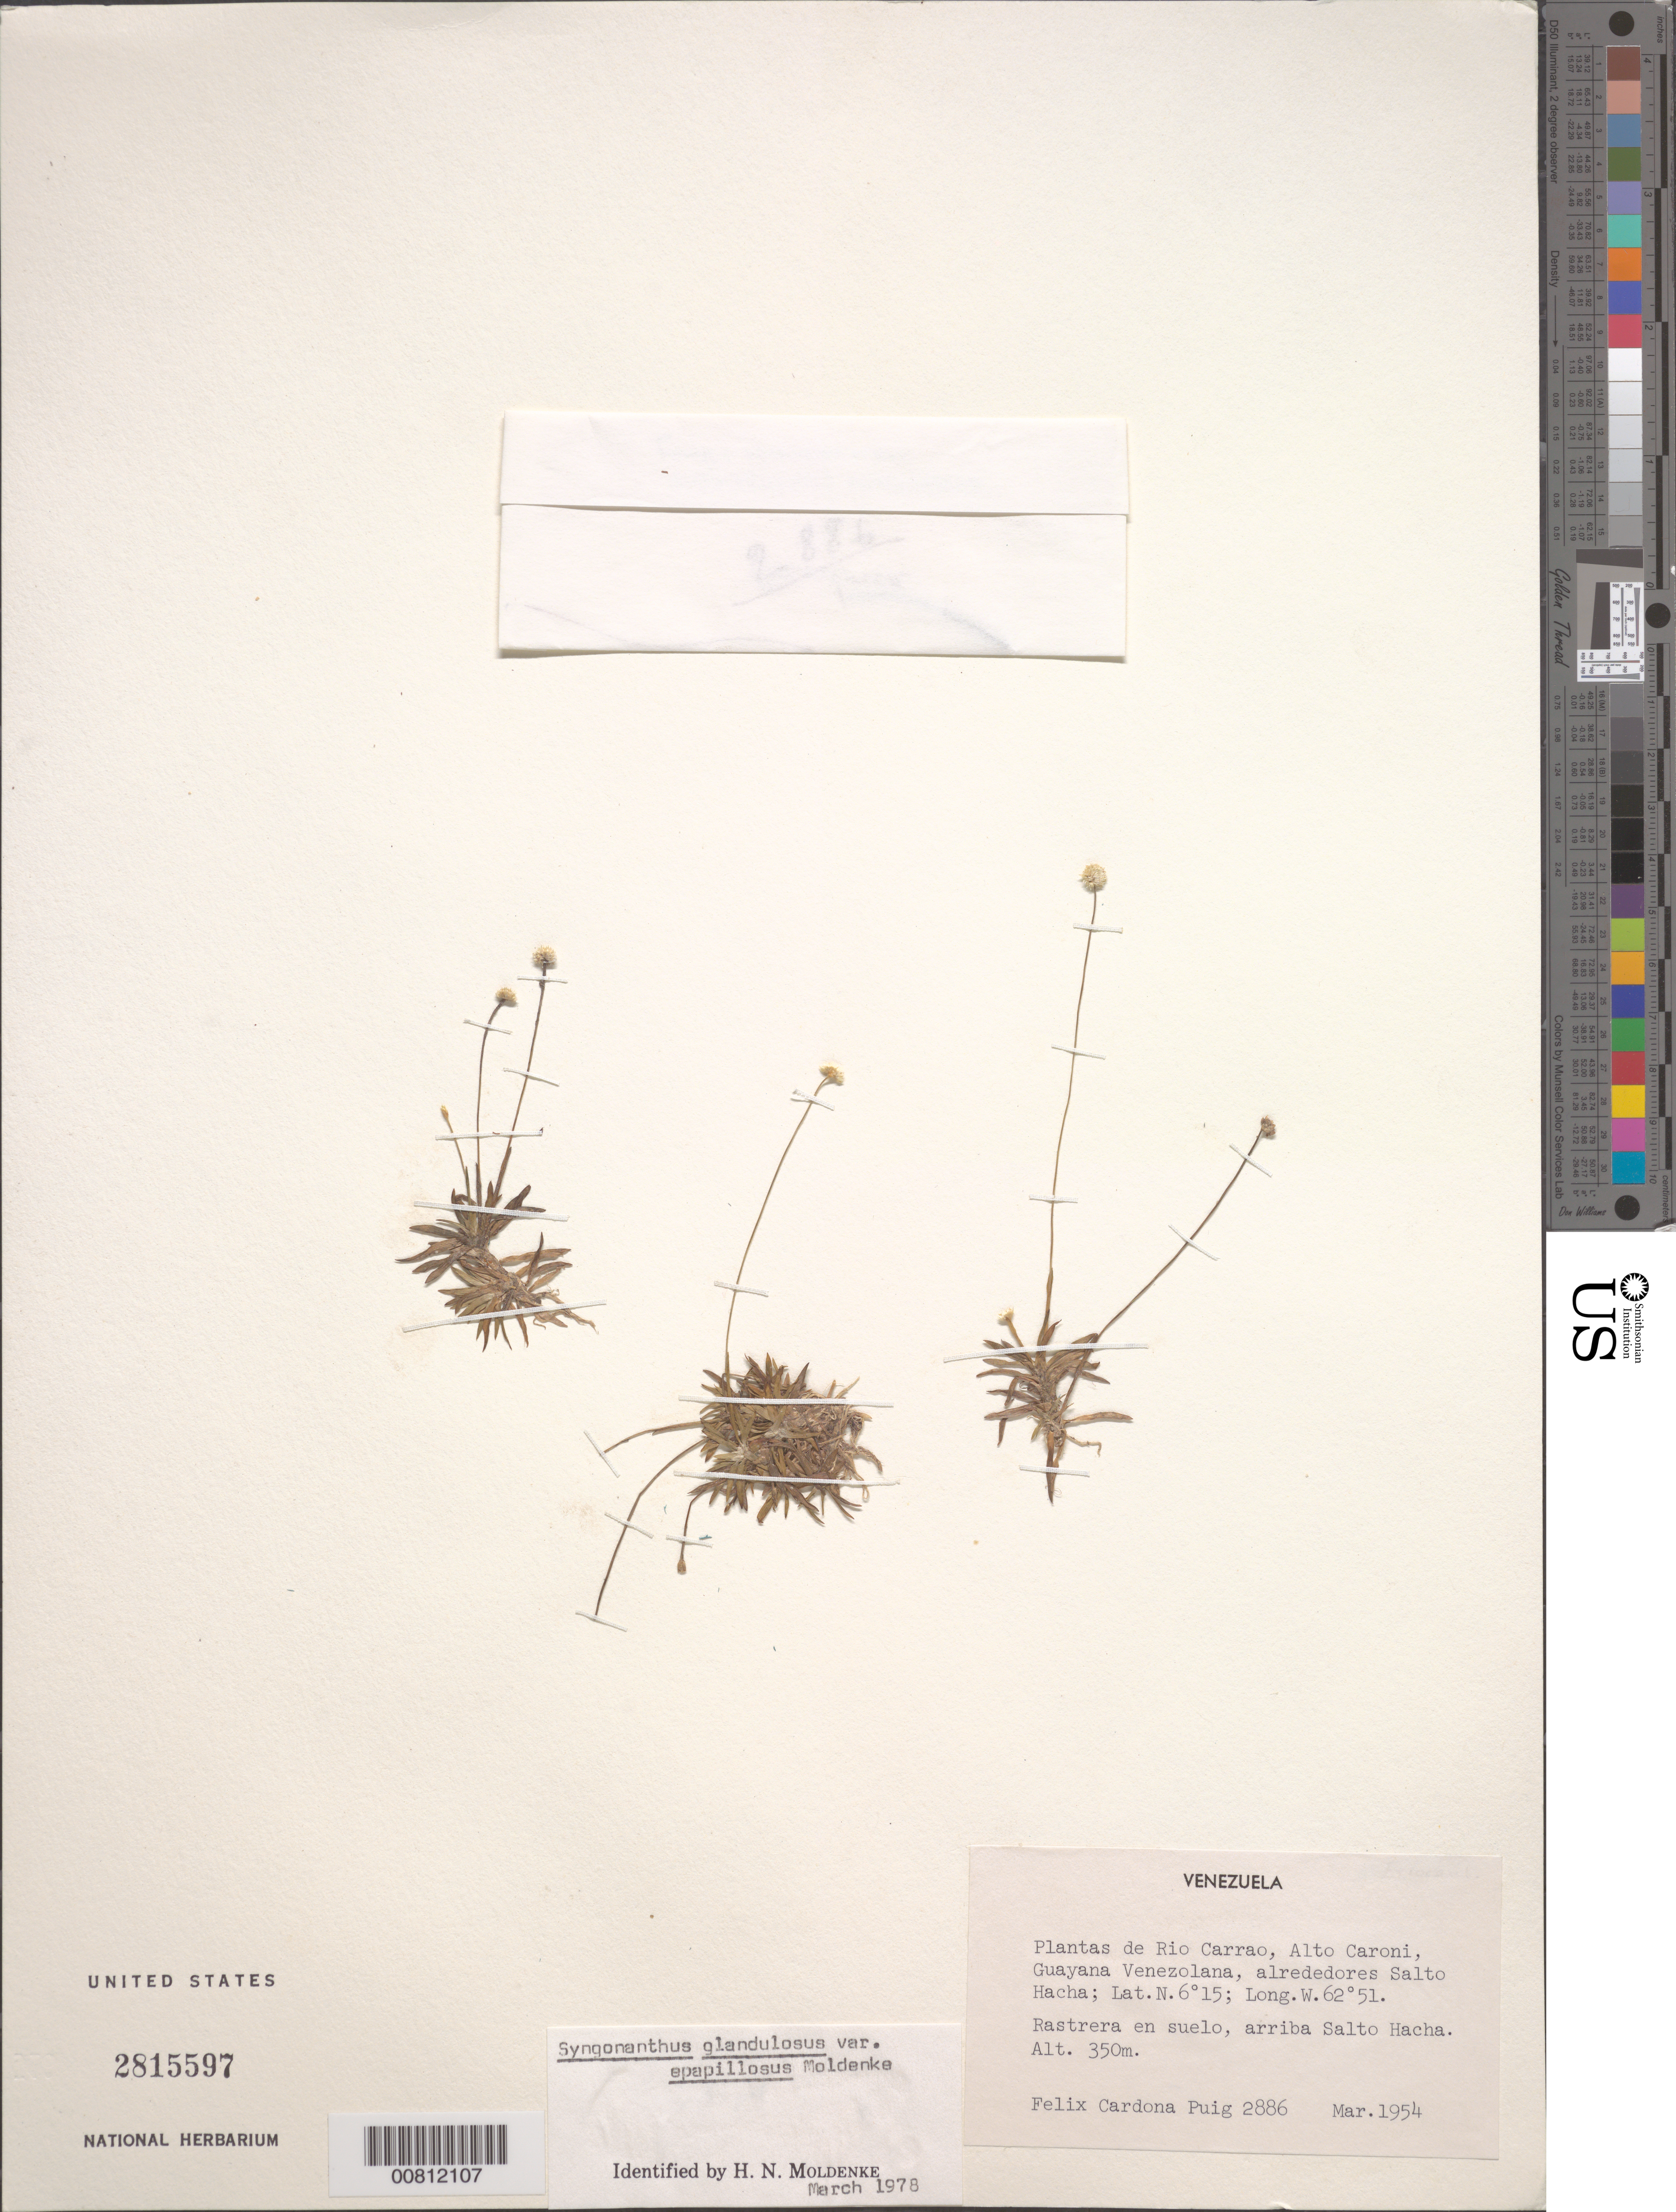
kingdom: Plantae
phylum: Tracheophyta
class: Liliopsida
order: Poales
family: Eriocaulaceae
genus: Syngonanthus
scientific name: Syngonanthus glandulosus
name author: Gleason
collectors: F. Cardona Puig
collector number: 2886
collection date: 1954-03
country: Venezuela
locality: Rio Carrao, Alto Caroni, Guayana Venezolana, alrededores Salto Hacha. Arriba Salto Hacha.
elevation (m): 350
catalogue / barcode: US 2815597